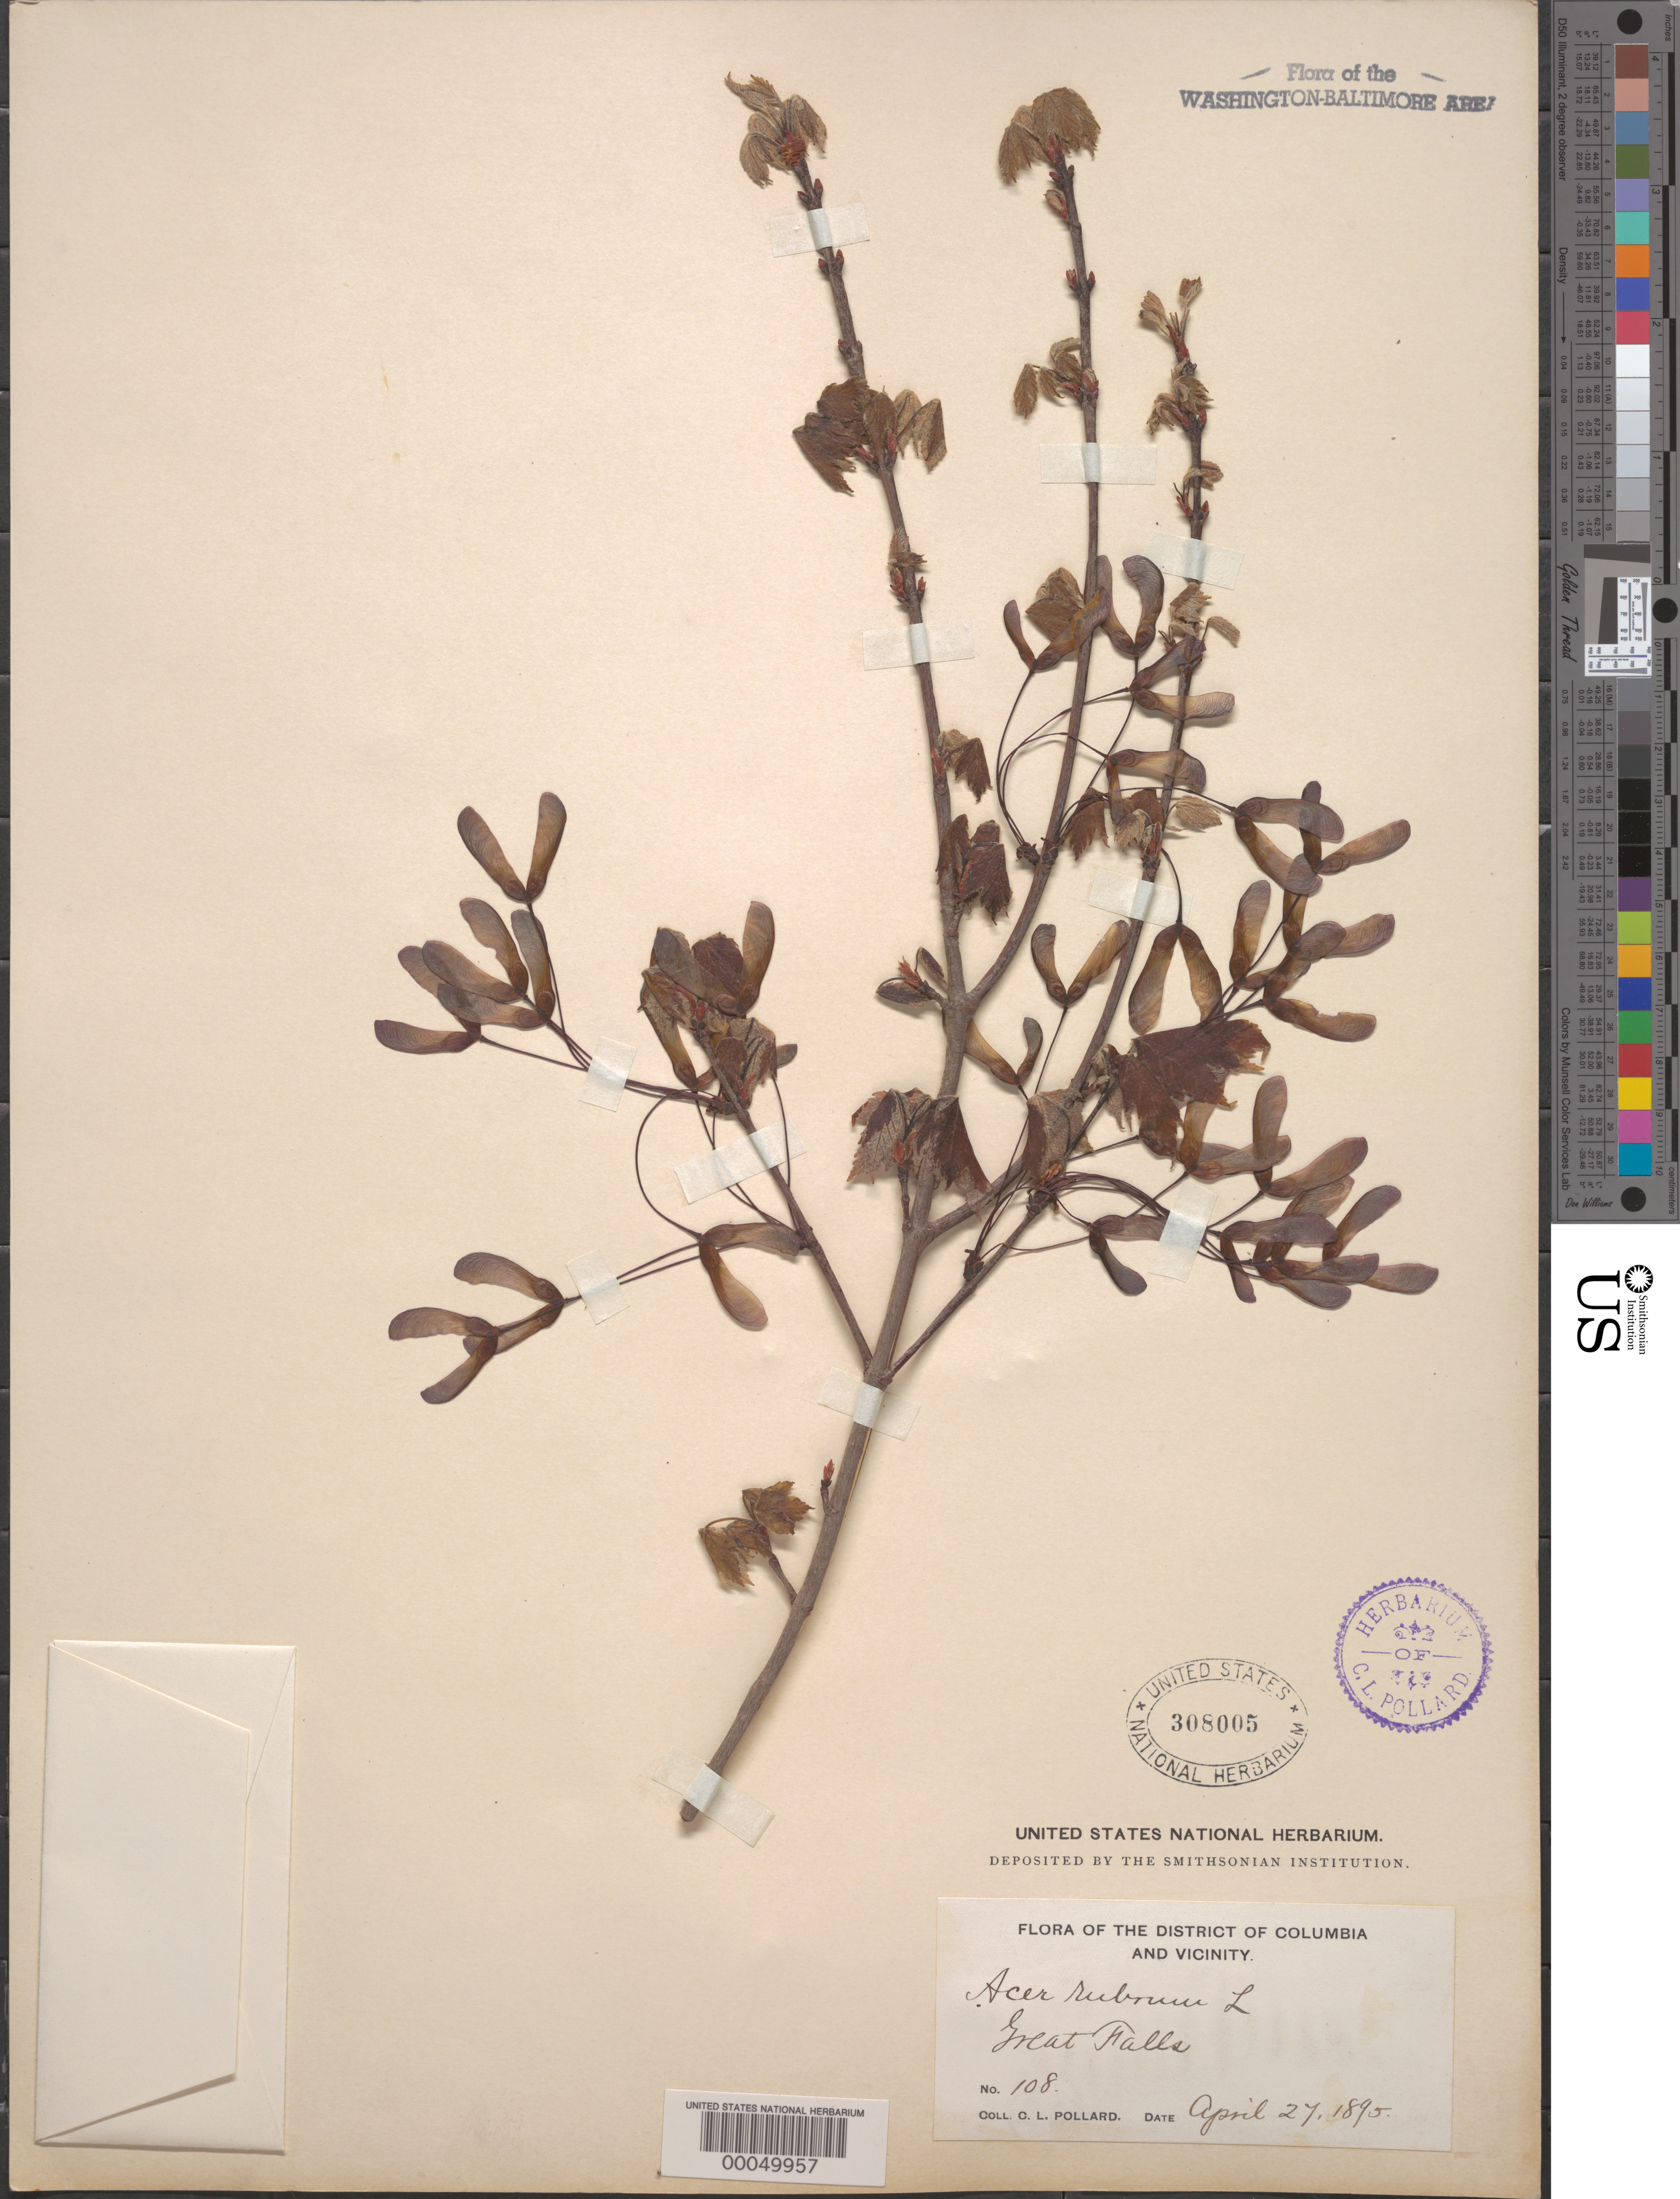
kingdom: Plantae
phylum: Tracheophyta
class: Magnoliopsida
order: Sapindales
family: Sapindaceae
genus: Acer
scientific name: Acer rubrum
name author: L.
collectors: C. L. Pollard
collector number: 108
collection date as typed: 27 Apr 1895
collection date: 1895-04-27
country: United States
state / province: Maryland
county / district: Montgomery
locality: Great Falls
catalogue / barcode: US 308005